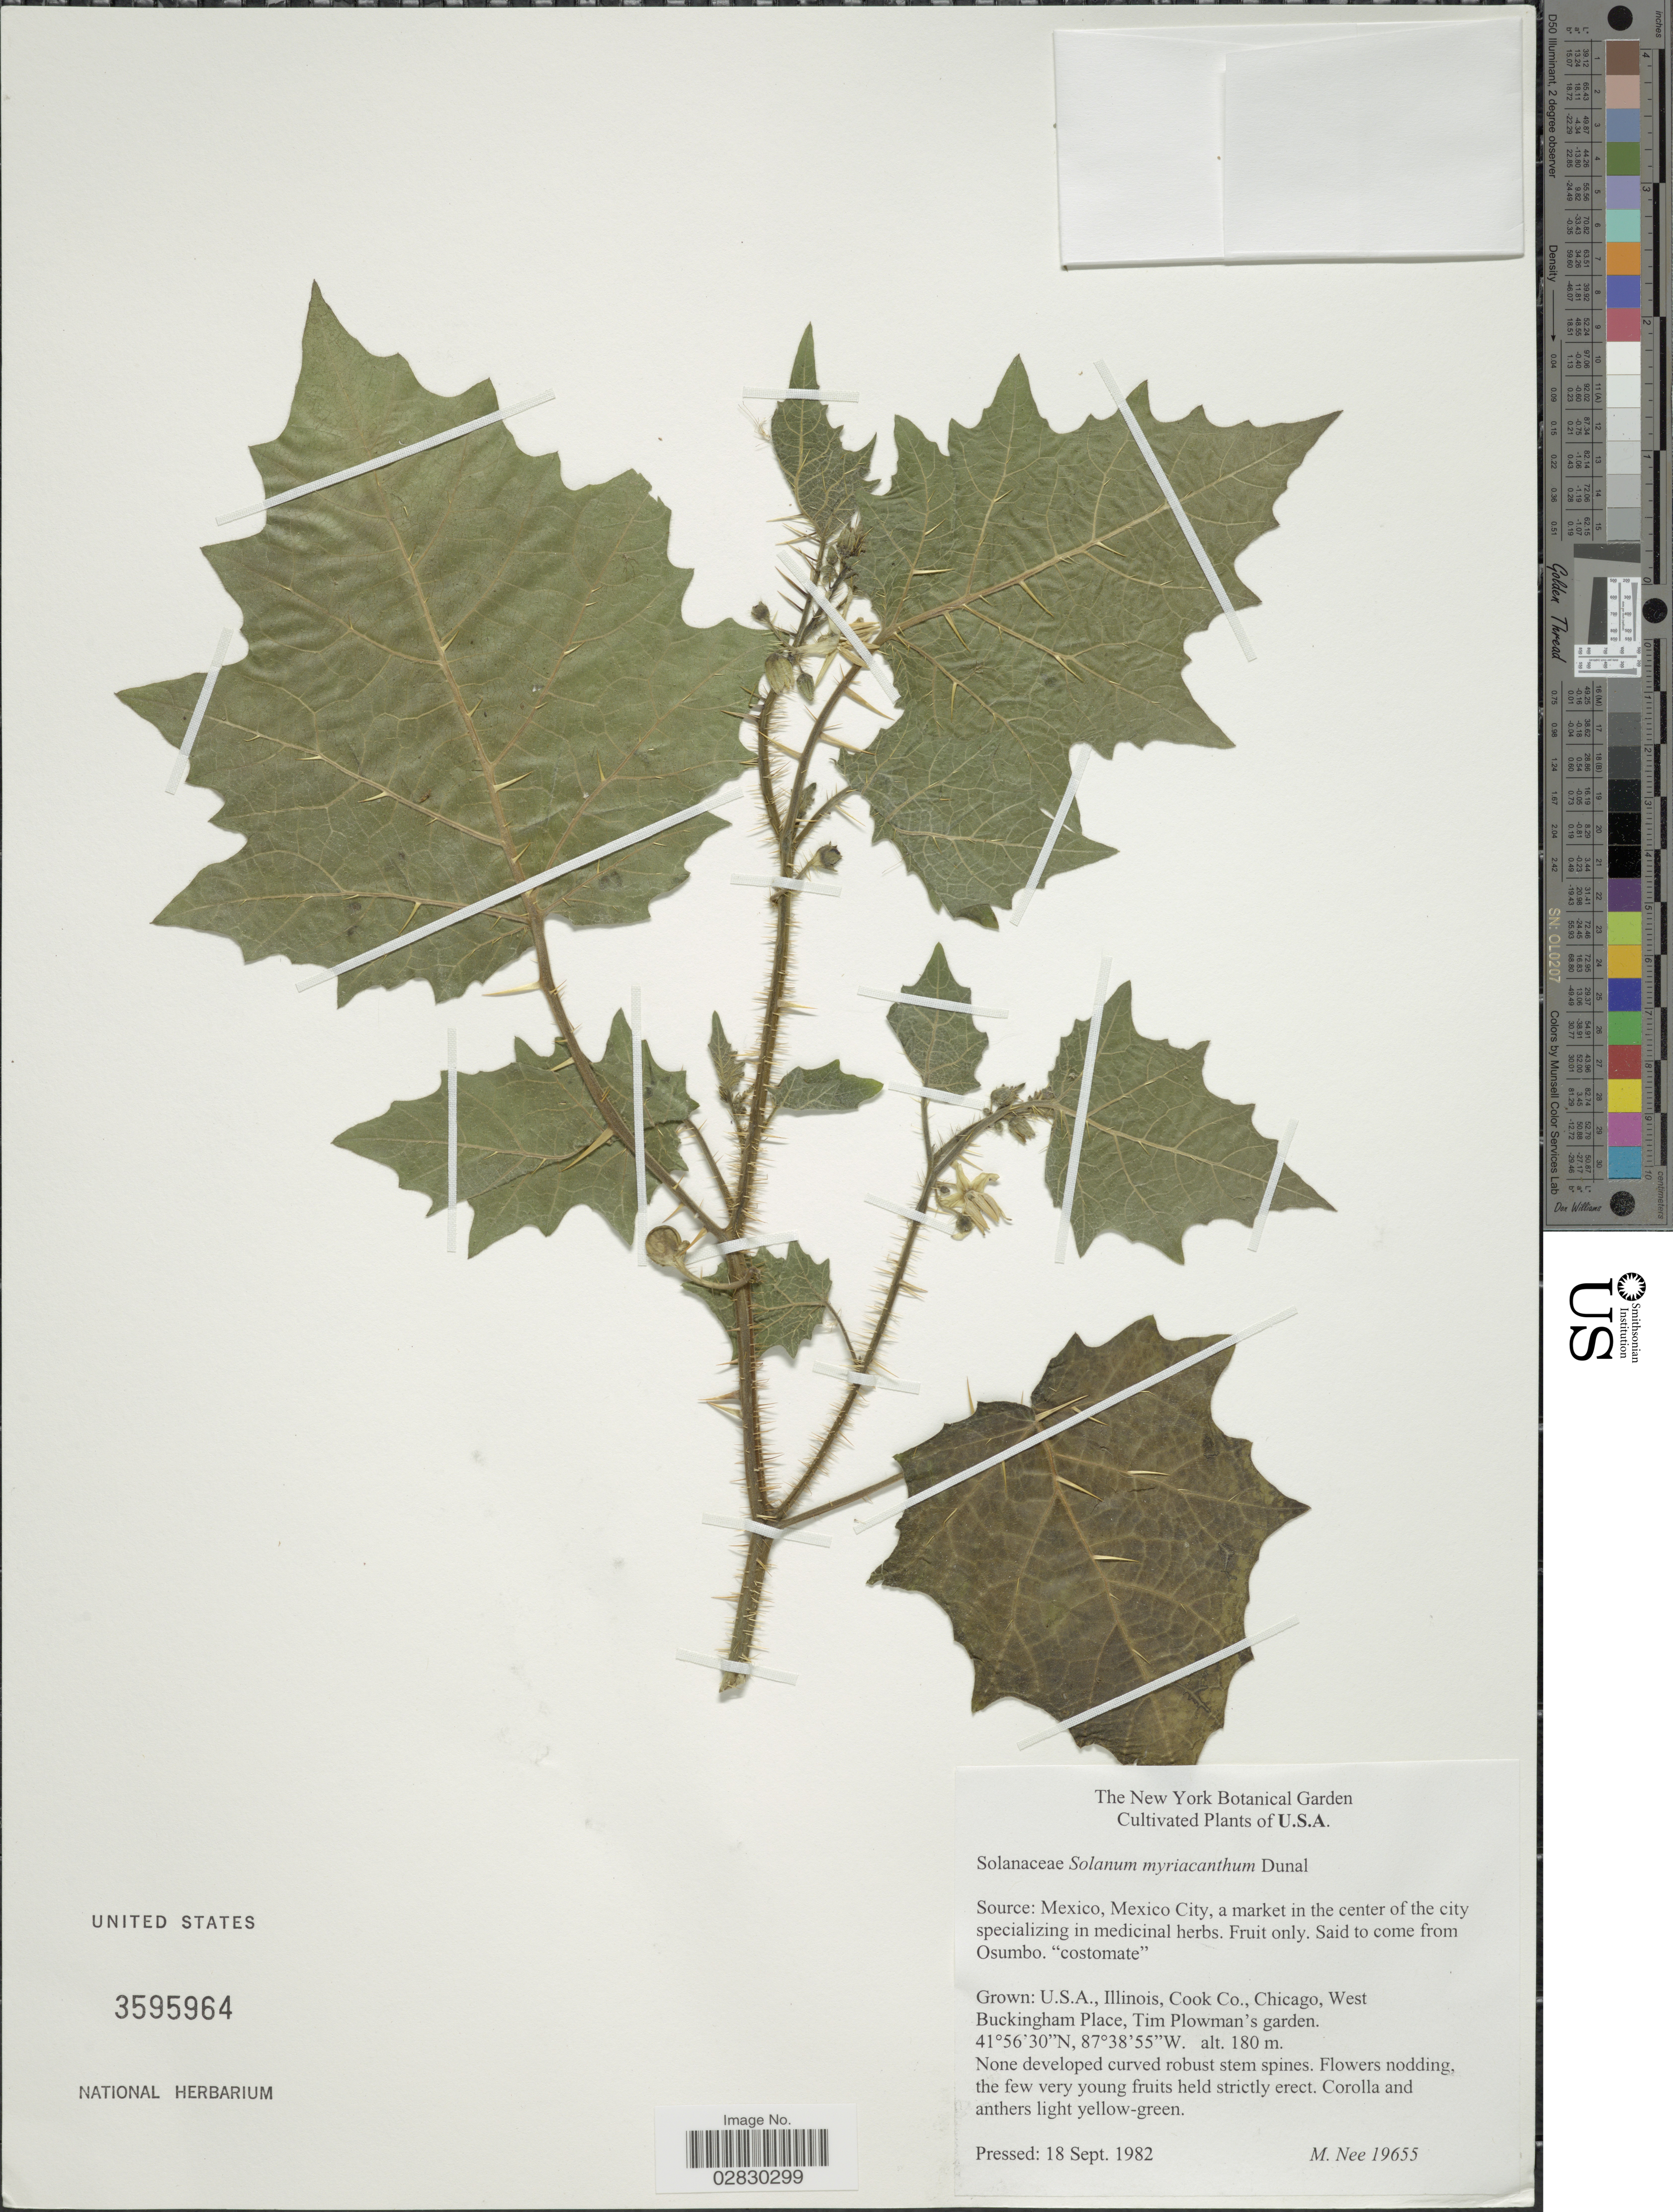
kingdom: Plantae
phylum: Tracheophyta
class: Magnoliopsida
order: Solanales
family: Solanaceae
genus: Solanum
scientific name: Solanum myriacanthum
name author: Dunal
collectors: M. Nee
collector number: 19655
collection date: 1982-09-18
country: United States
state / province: Illinois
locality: Cook Co., Chicago, West Buckingham Place, Tim Plowman's garden.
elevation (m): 180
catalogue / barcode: US 3595964